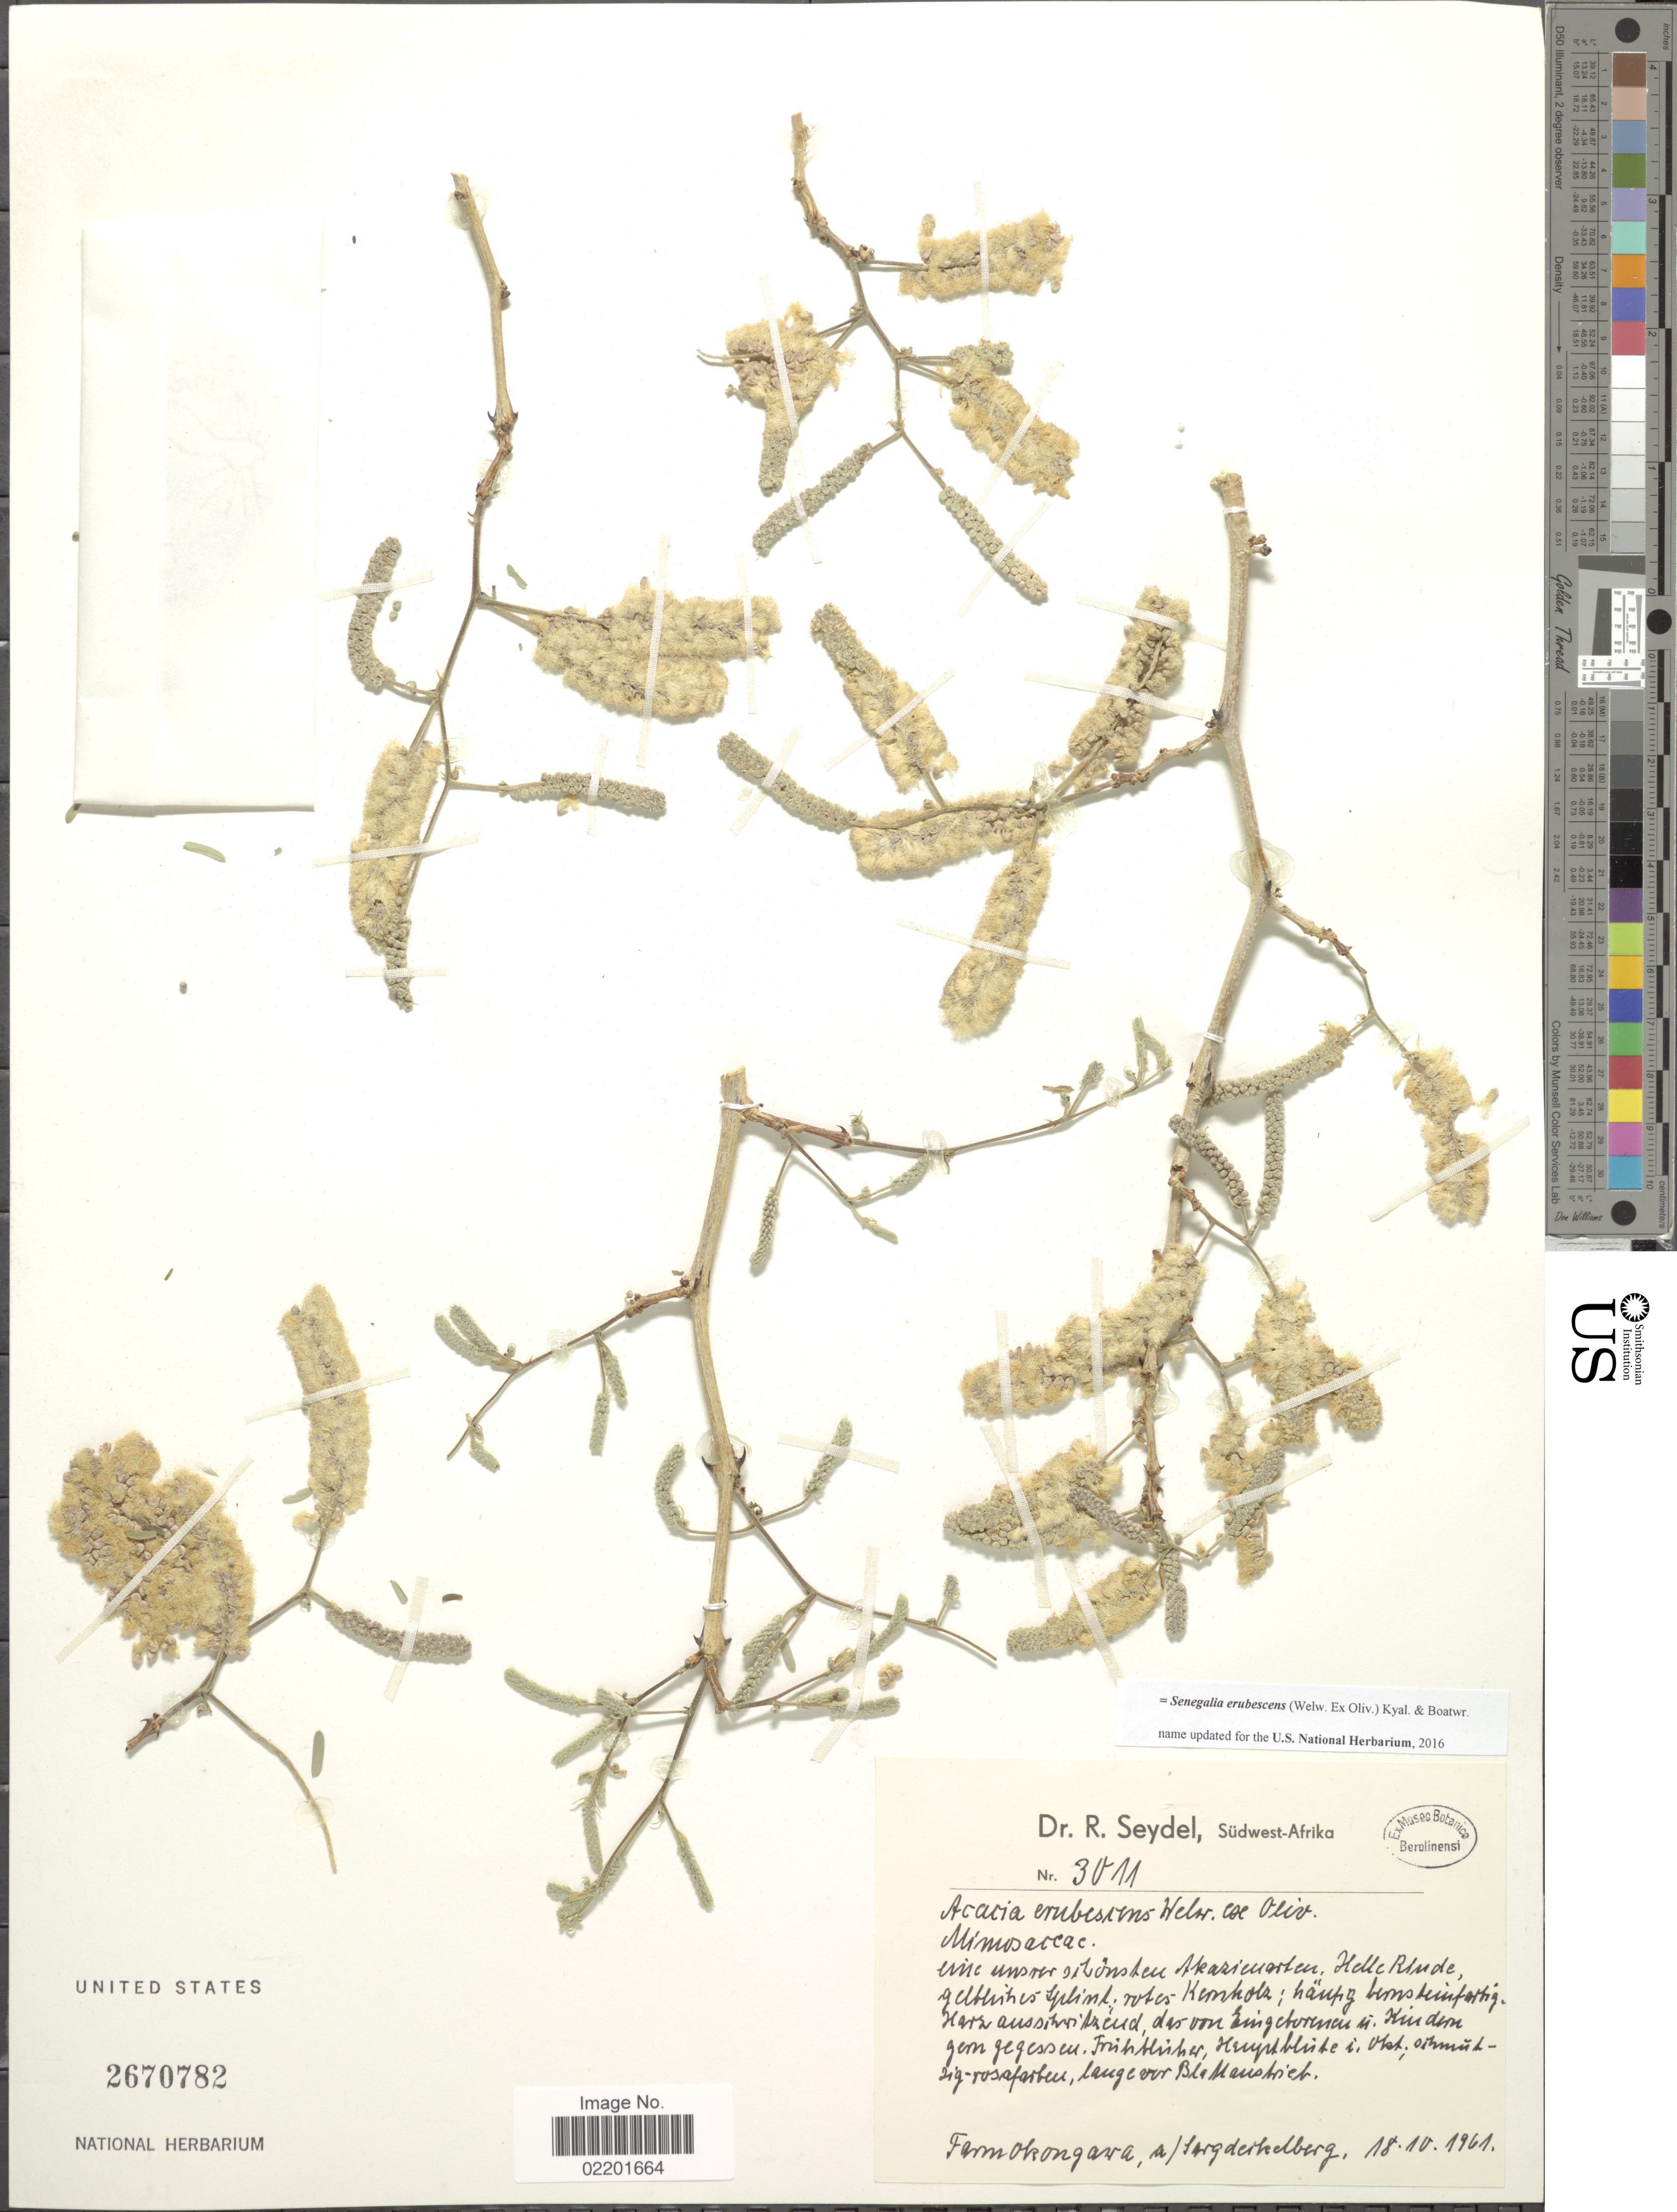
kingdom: Plantae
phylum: Tracheophyta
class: Magnoliopsida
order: Fabales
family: Fabaceae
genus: Senegalia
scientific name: Senegalia erubescens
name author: (Welw. ex Oliv.) Kyal. & Boatwr.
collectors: R. Seydel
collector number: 3011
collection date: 1961-10-18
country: Namibia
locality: Sudwest-Africa, Farm Okongawa, a/ Sargdeckelberg.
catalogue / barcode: US 2670782